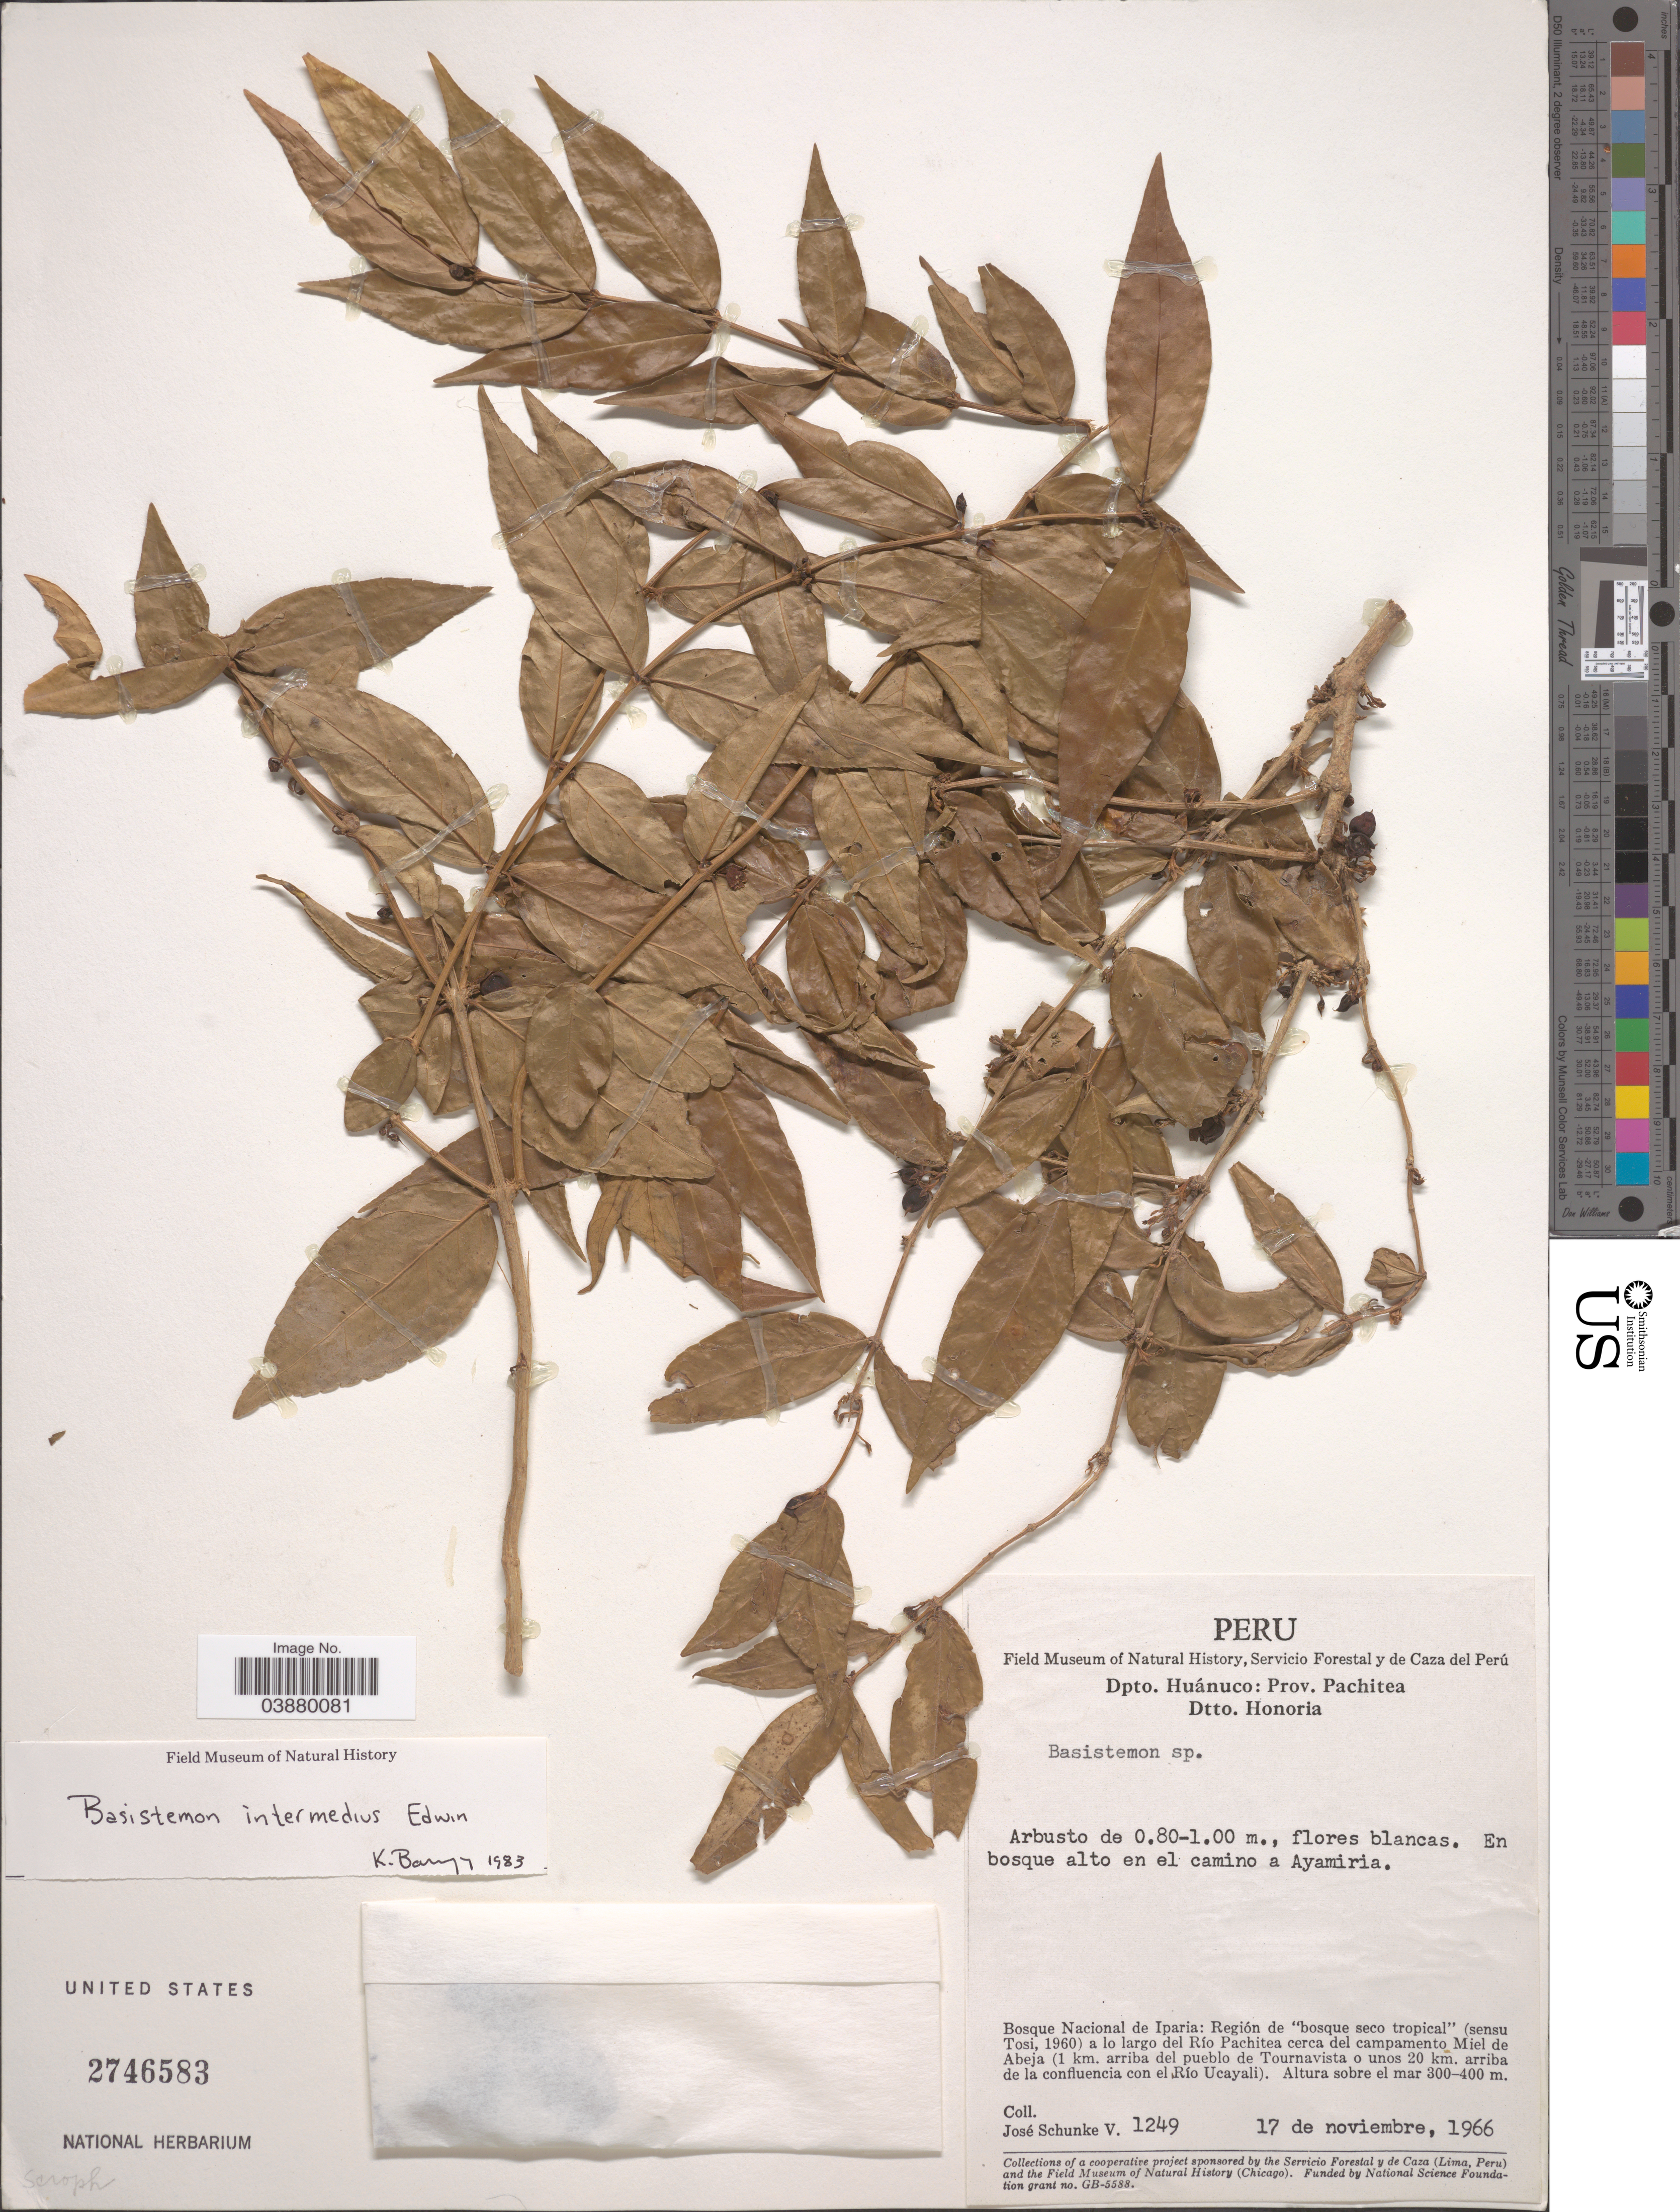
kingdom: Plantae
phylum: Tracheophyta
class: Magnoliopsida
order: Lamiales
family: Plantaginaceae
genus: Basistemon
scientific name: Basistemon intermedius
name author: Edwin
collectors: J. Schunke Vigo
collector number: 1249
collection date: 1966-11-17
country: Peru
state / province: Huánuco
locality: Dpto. Huánuco: Prov. Pachitea, Dtto. Honoria. Bosque Nacional de Iparia: Región de "bosque seco tropical" (sensu Tosi, 1960) a lo largo del Río Pachitea cerca del campamento Miel de Abeja (1 km. arriba del pueblo de Tournavista o unos 20 km. arriba de la confluencia con el Río Ucayali).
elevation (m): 300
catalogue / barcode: US 2746583